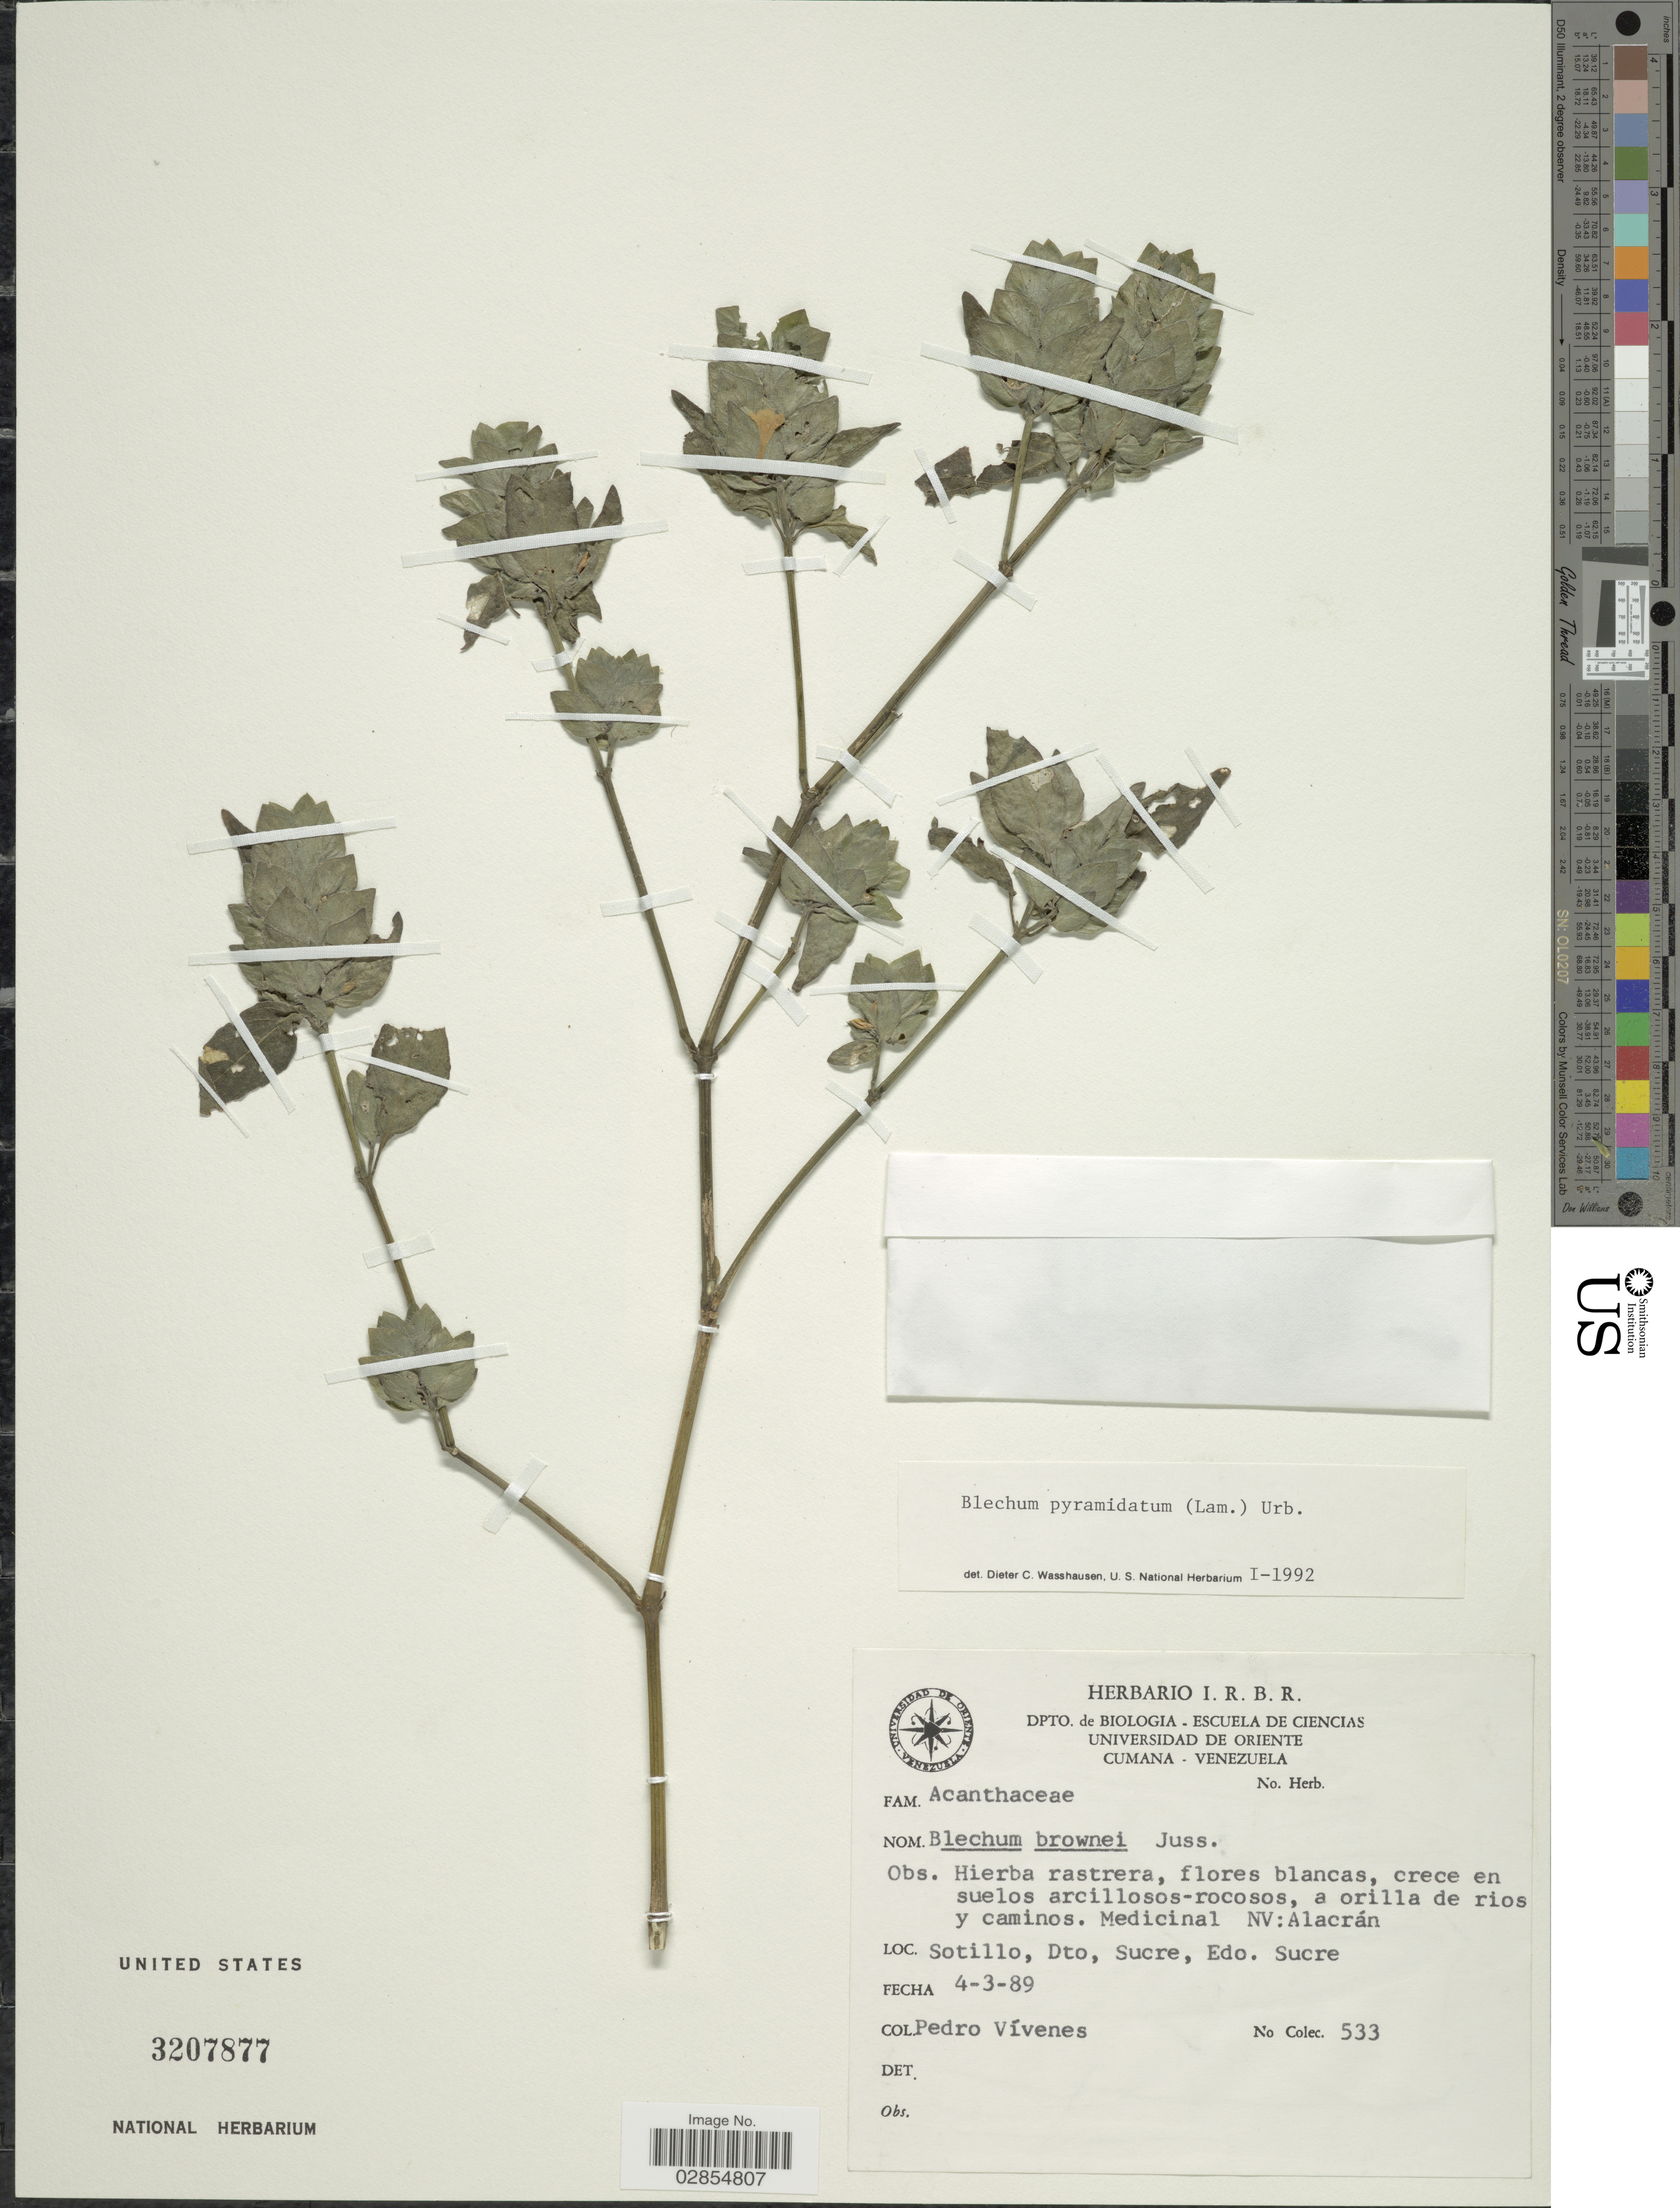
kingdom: Plantae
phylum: Tracheophyta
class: Magnoliopsida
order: Lamiales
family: Acanthaceae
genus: Blechum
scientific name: Blechum pyramidatum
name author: (Lam.) Urb.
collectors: P. Vivenes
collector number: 533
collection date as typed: Transcribed d/m/y: 4/3/89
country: Venezuela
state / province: Sucre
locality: Sotillo, Dto, Sucre, Edo. Sucre.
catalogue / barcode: US 3207877